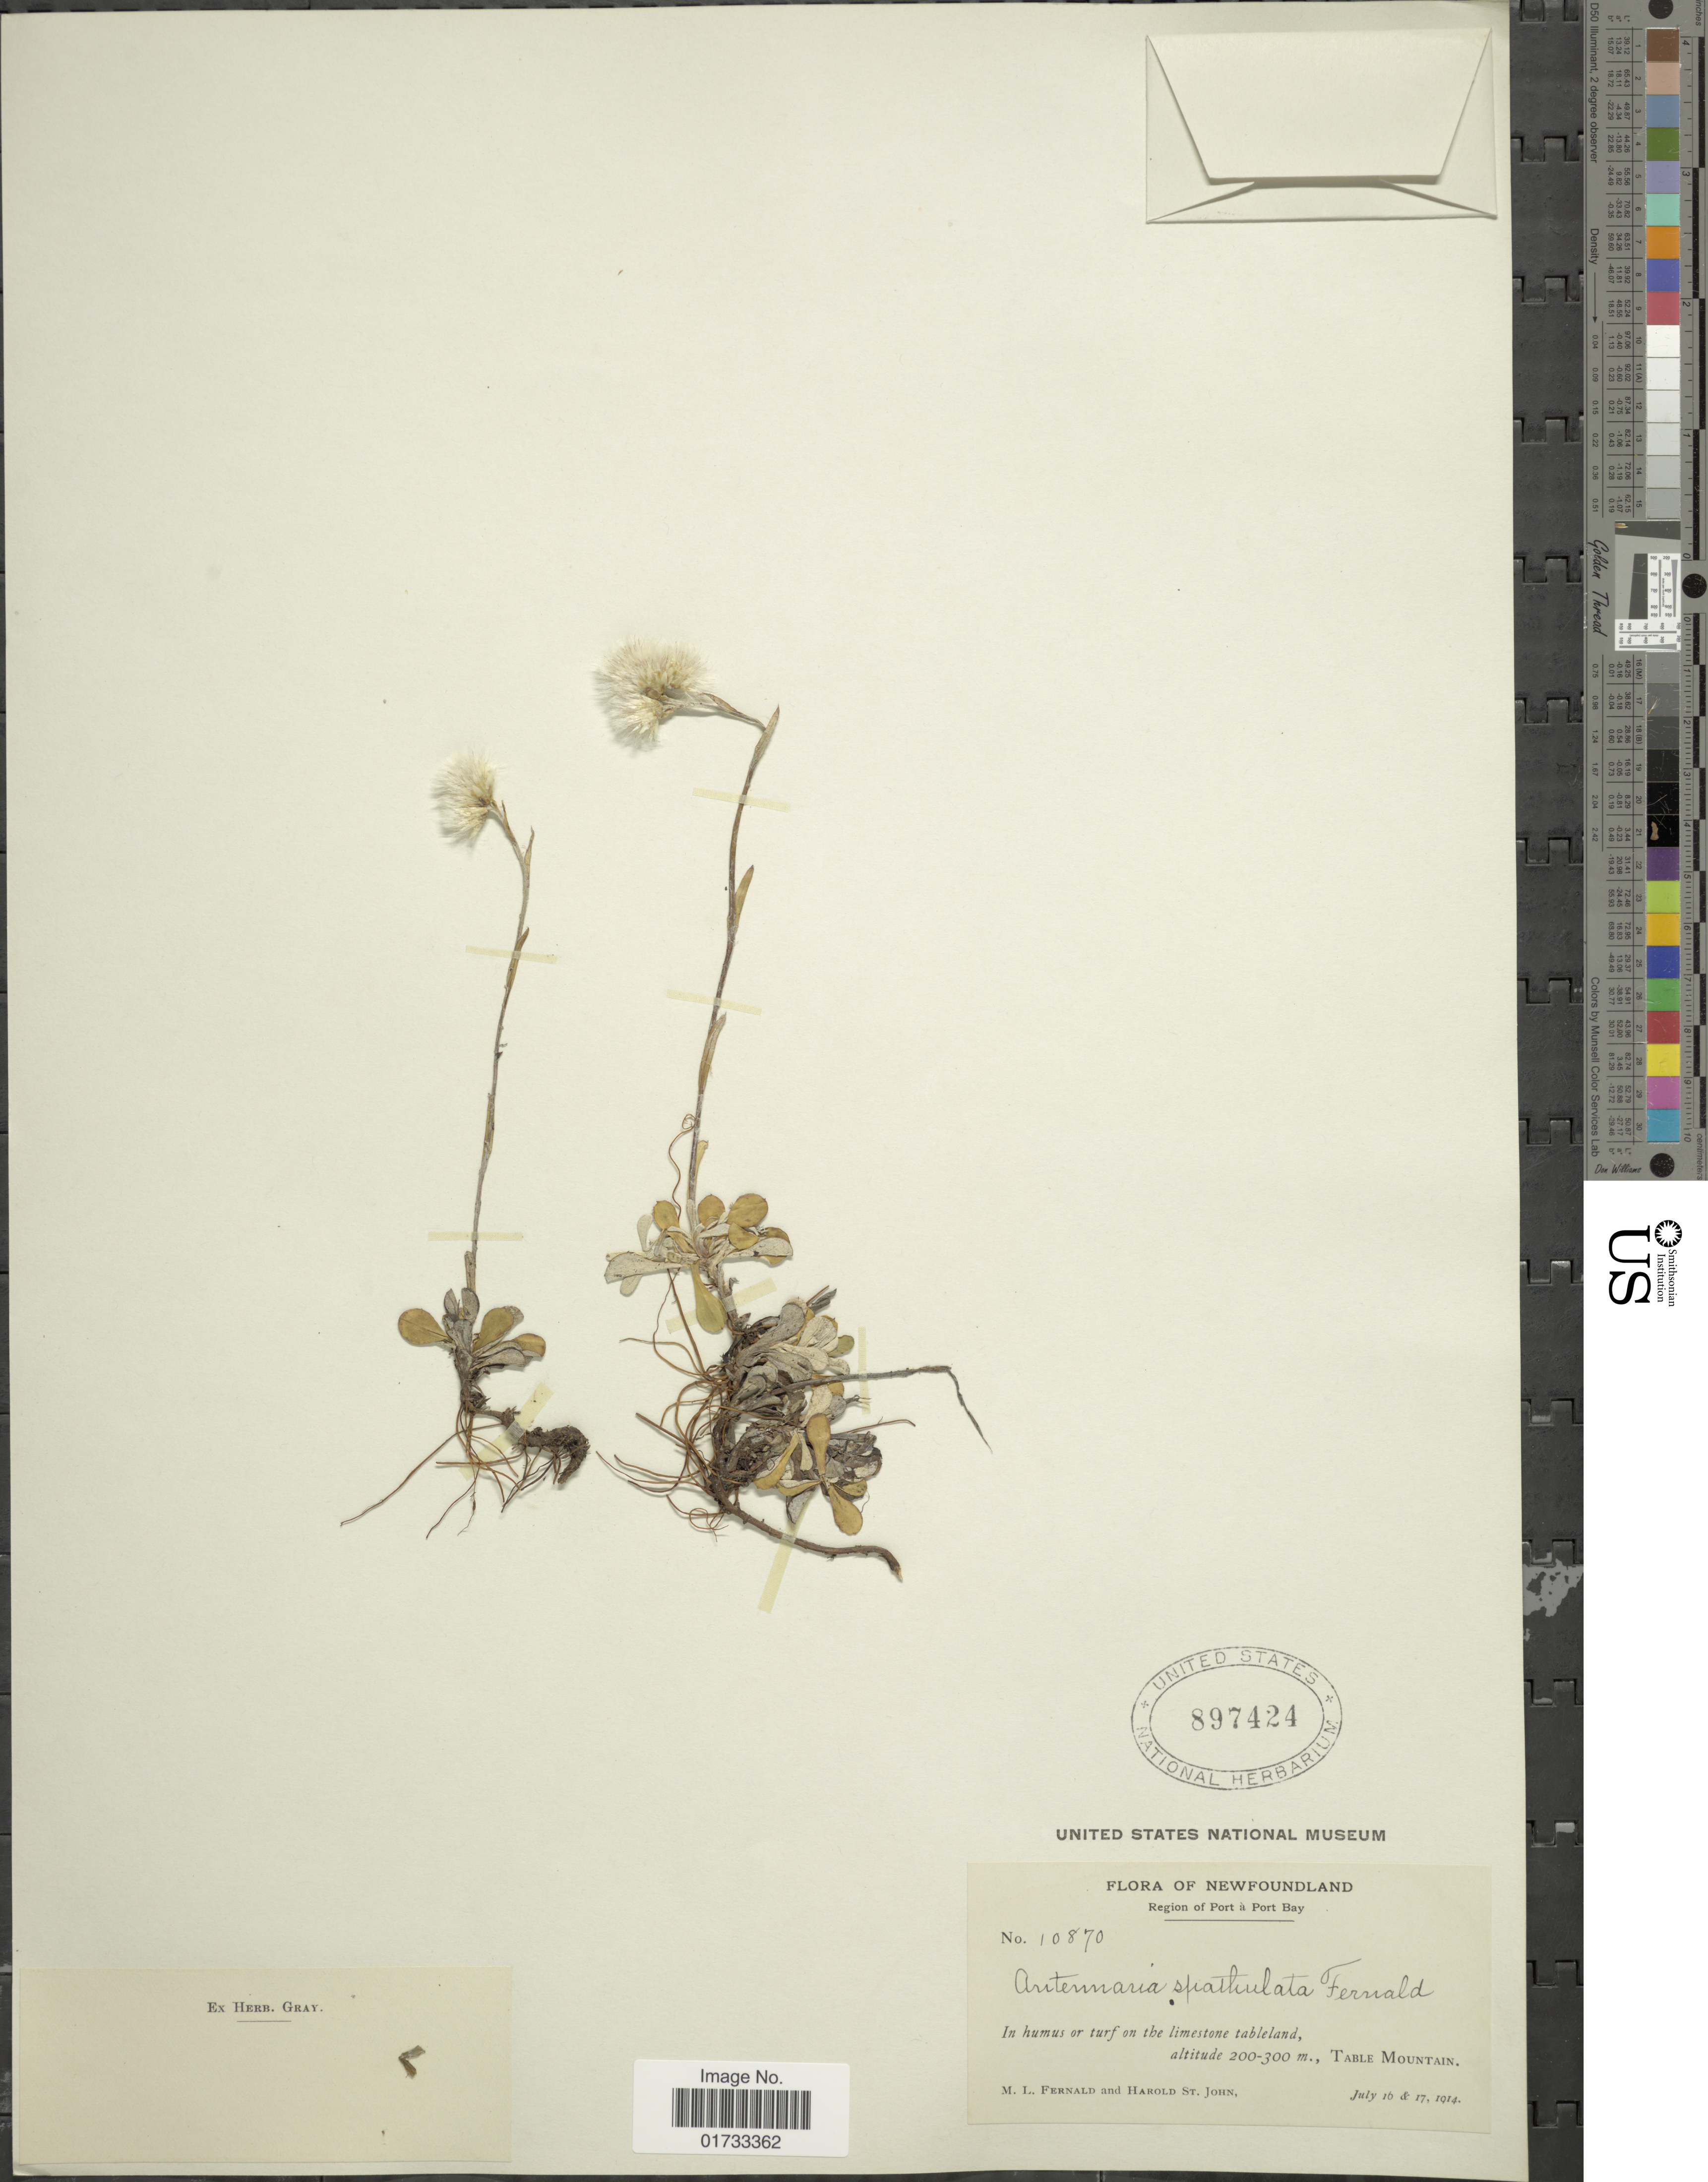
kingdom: Plantae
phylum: Tracheophyta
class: Magnoliopsida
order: Asterales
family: Asteraceae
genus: Antennaria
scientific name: Antennaria spathulata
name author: (Fernald) Fernald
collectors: M. L. Fernald & H. St. John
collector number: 10870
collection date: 1914-07-16/1914-07-17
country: Canada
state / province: Newfoundland and Labrador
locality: Region Port a Port Bay, Table Mountain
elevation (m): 200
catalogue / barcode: US 897424